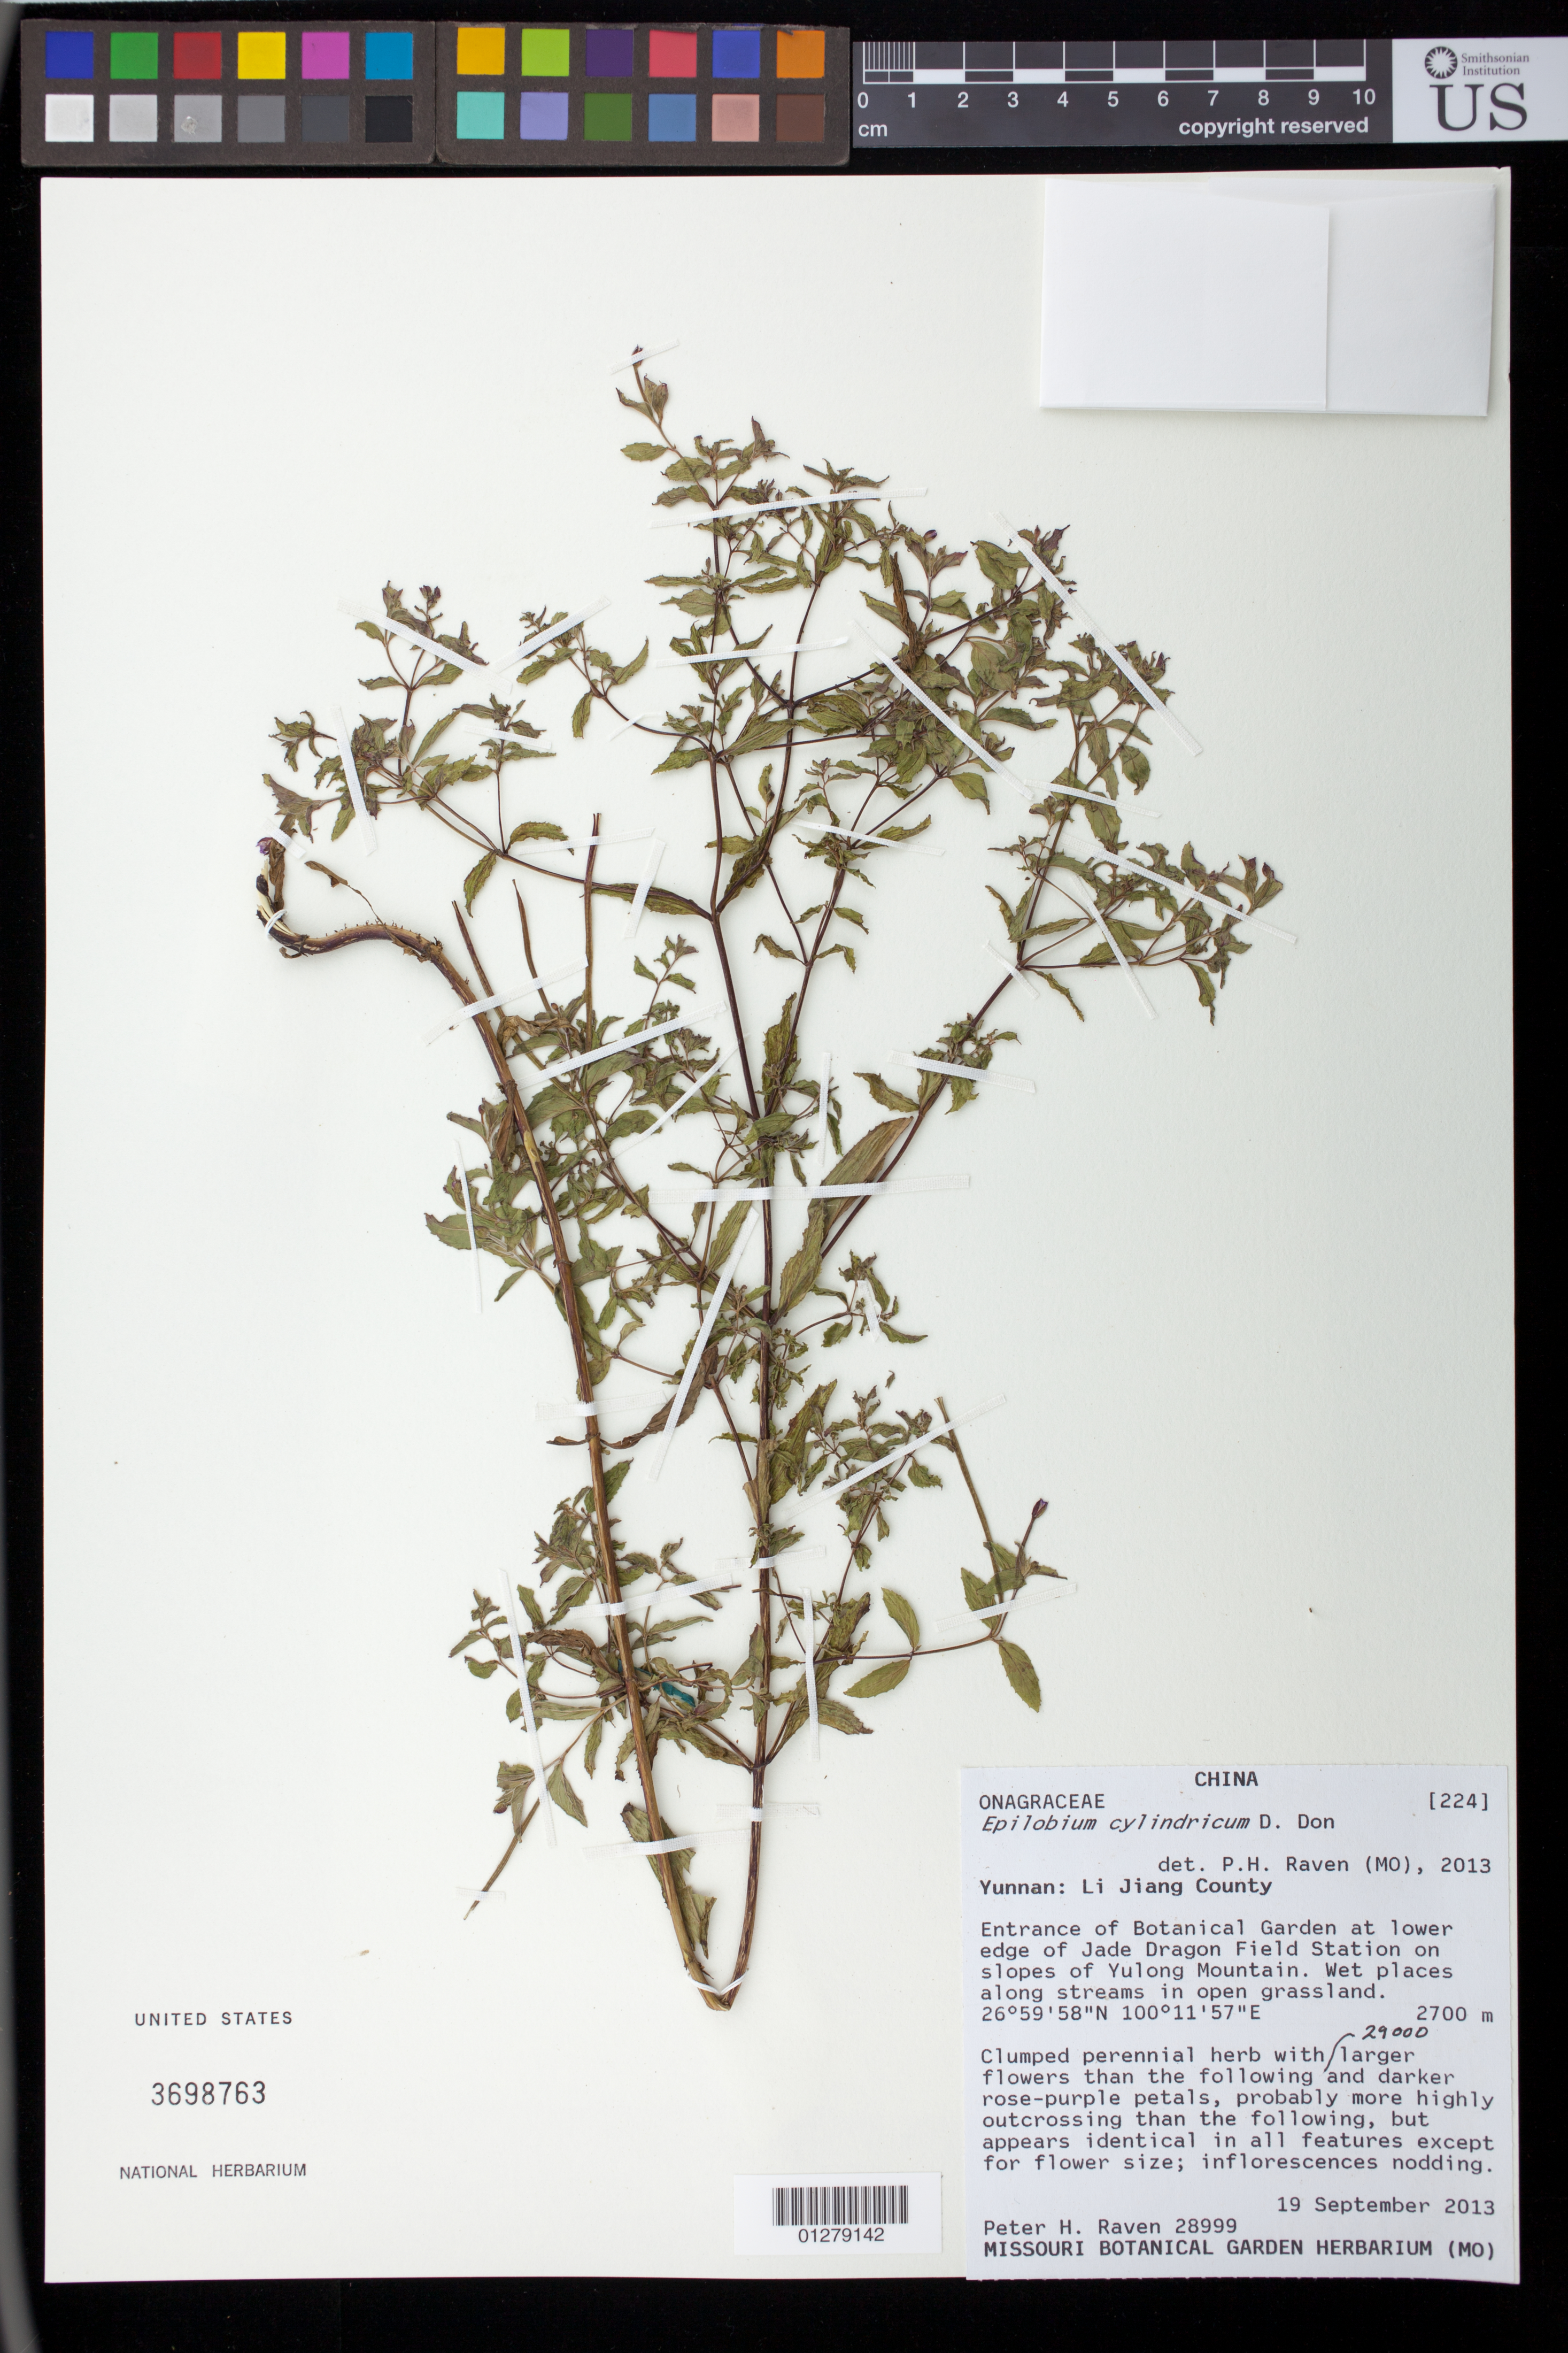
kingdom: Plantae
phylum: Tracheophyta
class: Magnoliopsida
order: Myrtales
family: Onagraceae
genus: Epilobium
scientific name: Epilobium cylindricum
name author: D. Don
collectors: P. Raven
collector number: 28999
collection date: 2013-09-19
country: China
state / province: Yunnan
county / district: Lijiang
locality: Entrance of Botanical Garden at lower edge of Jade Dragon Field Station on slopes of Yulong Mountain.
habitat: Wet places along streams in open grassland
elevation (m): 2700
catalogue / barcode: US 3698763